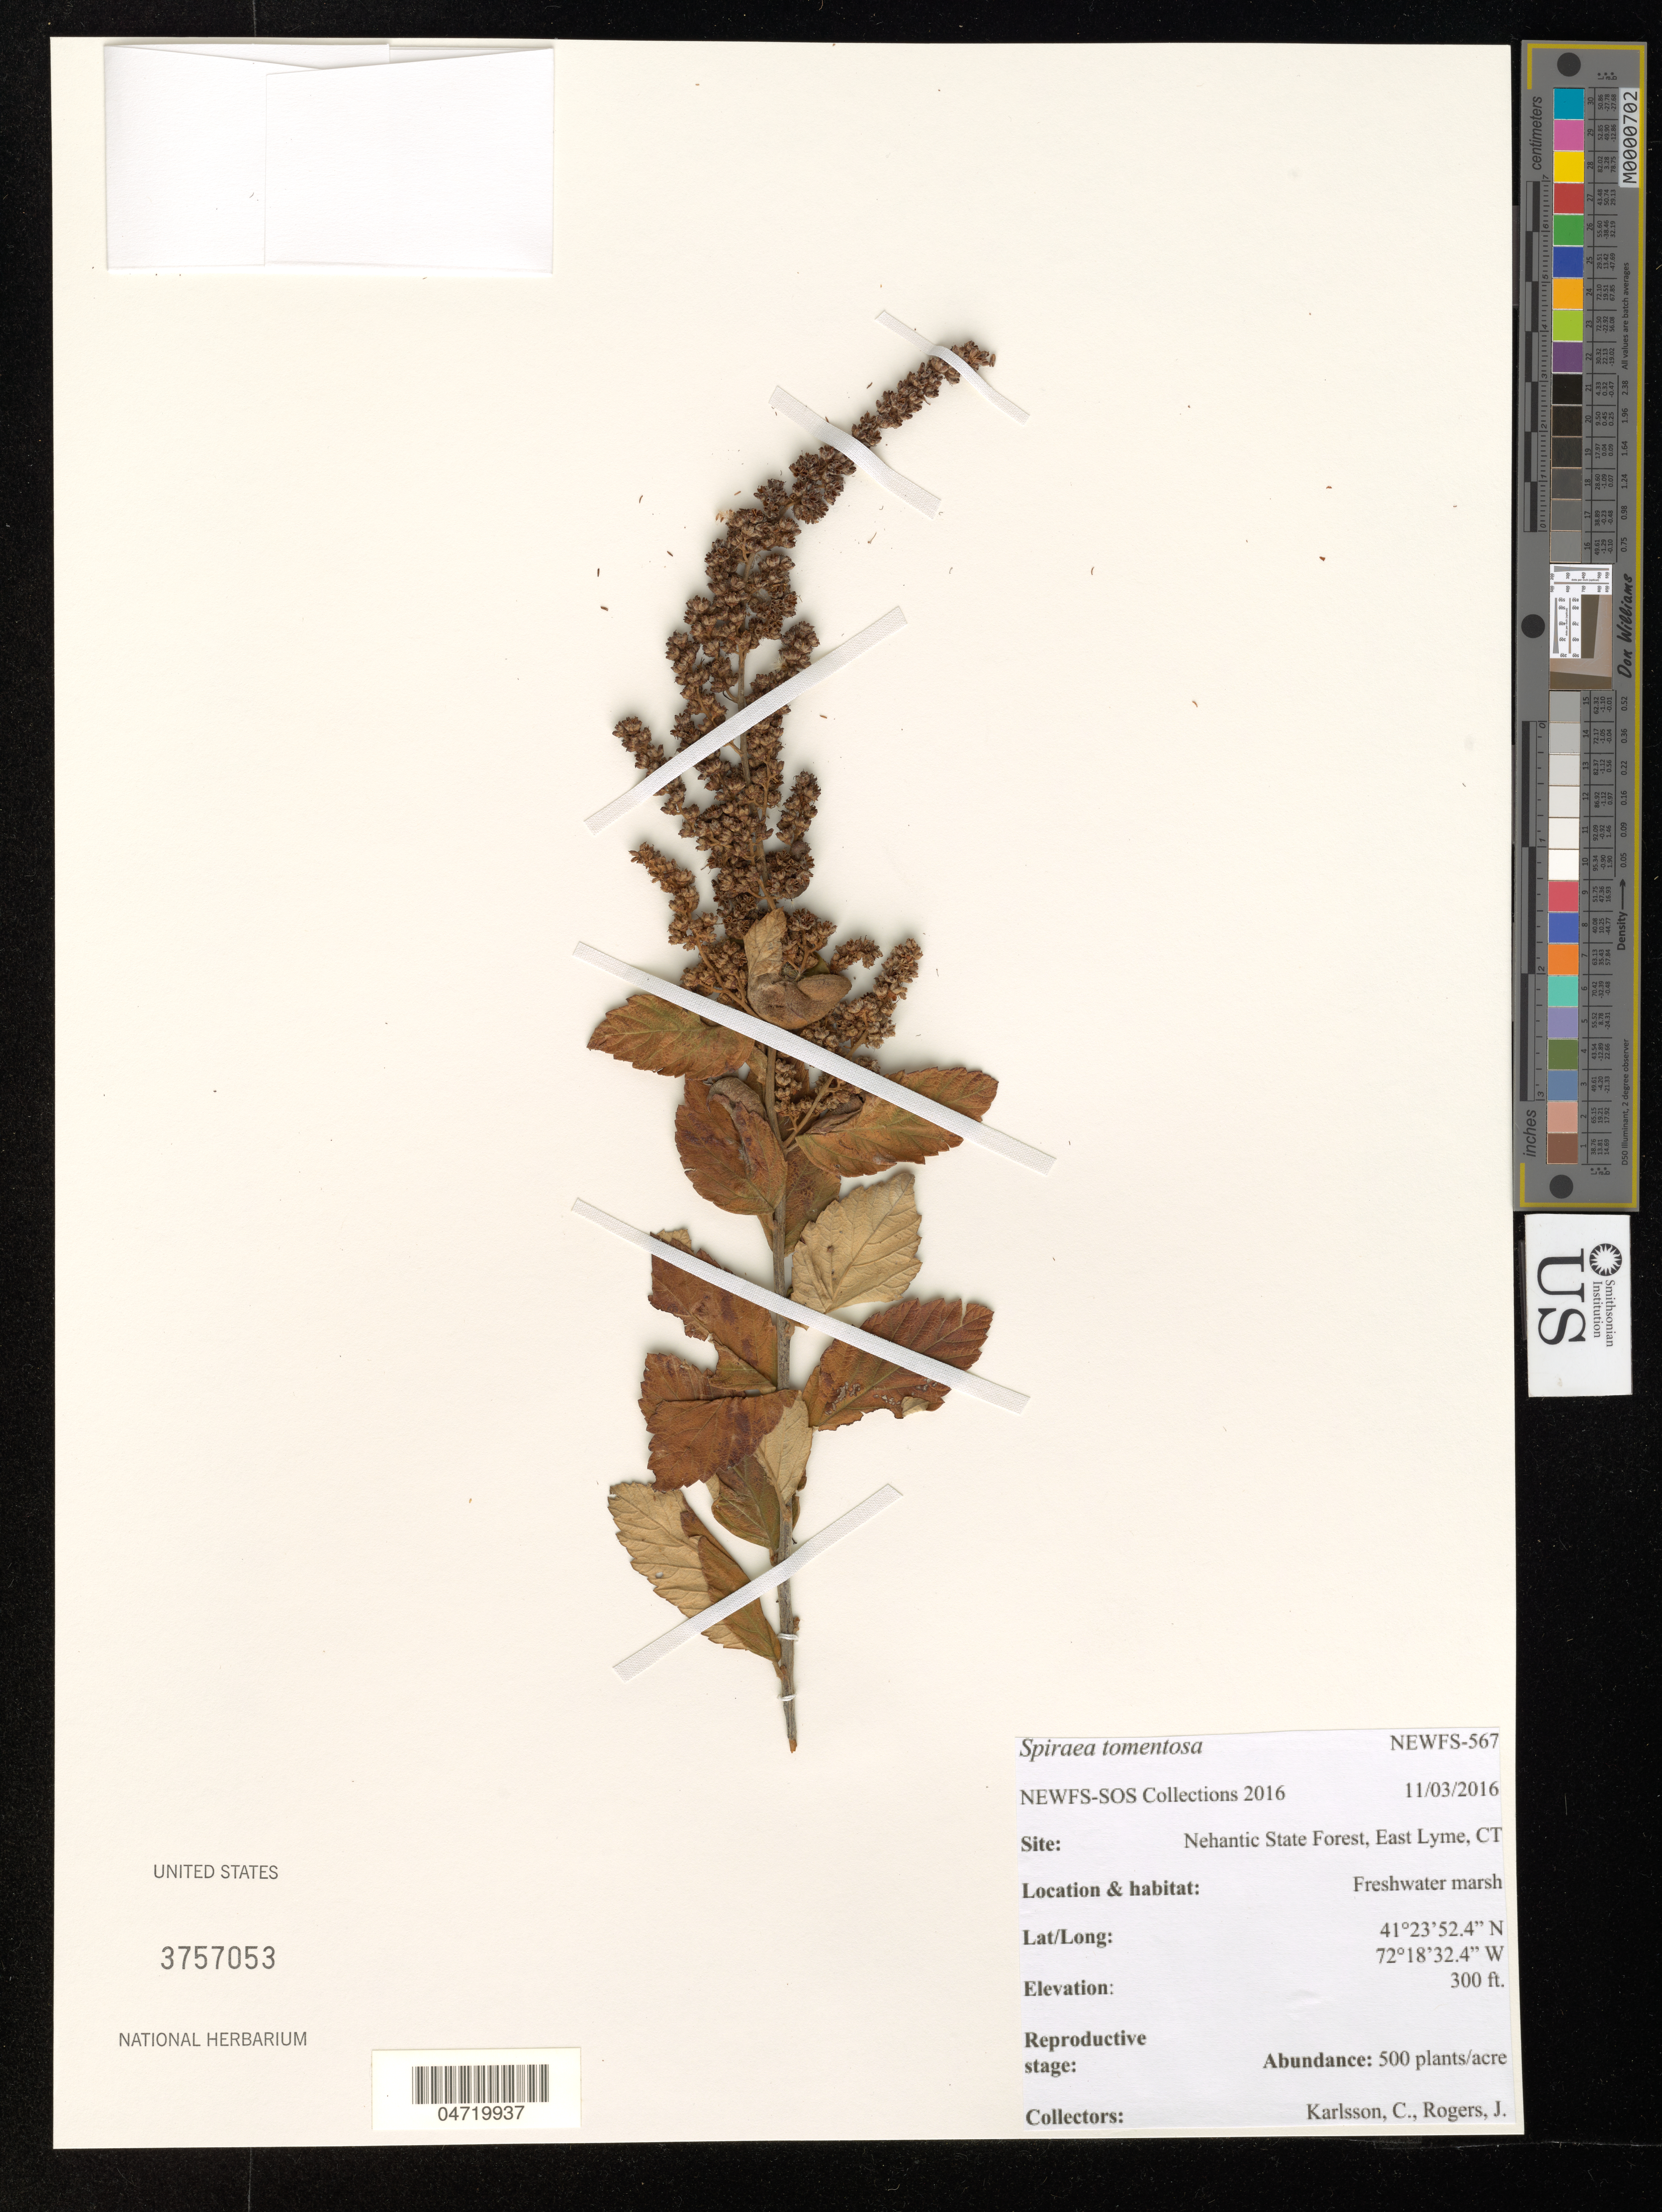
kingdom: Plantae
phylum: Tracheophyta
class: Magnoliopsida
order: Rosales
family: Rosaceae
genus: Spiraea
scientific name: Spiraea tomentosa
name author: L.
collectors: C. Karlsson & J. Rogers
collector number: NEWFS-567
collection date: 2016-11-03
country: United States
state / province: Connecticut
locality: Nehantic State Forest, East Lyme.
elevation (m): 91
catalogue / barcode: US 3757053